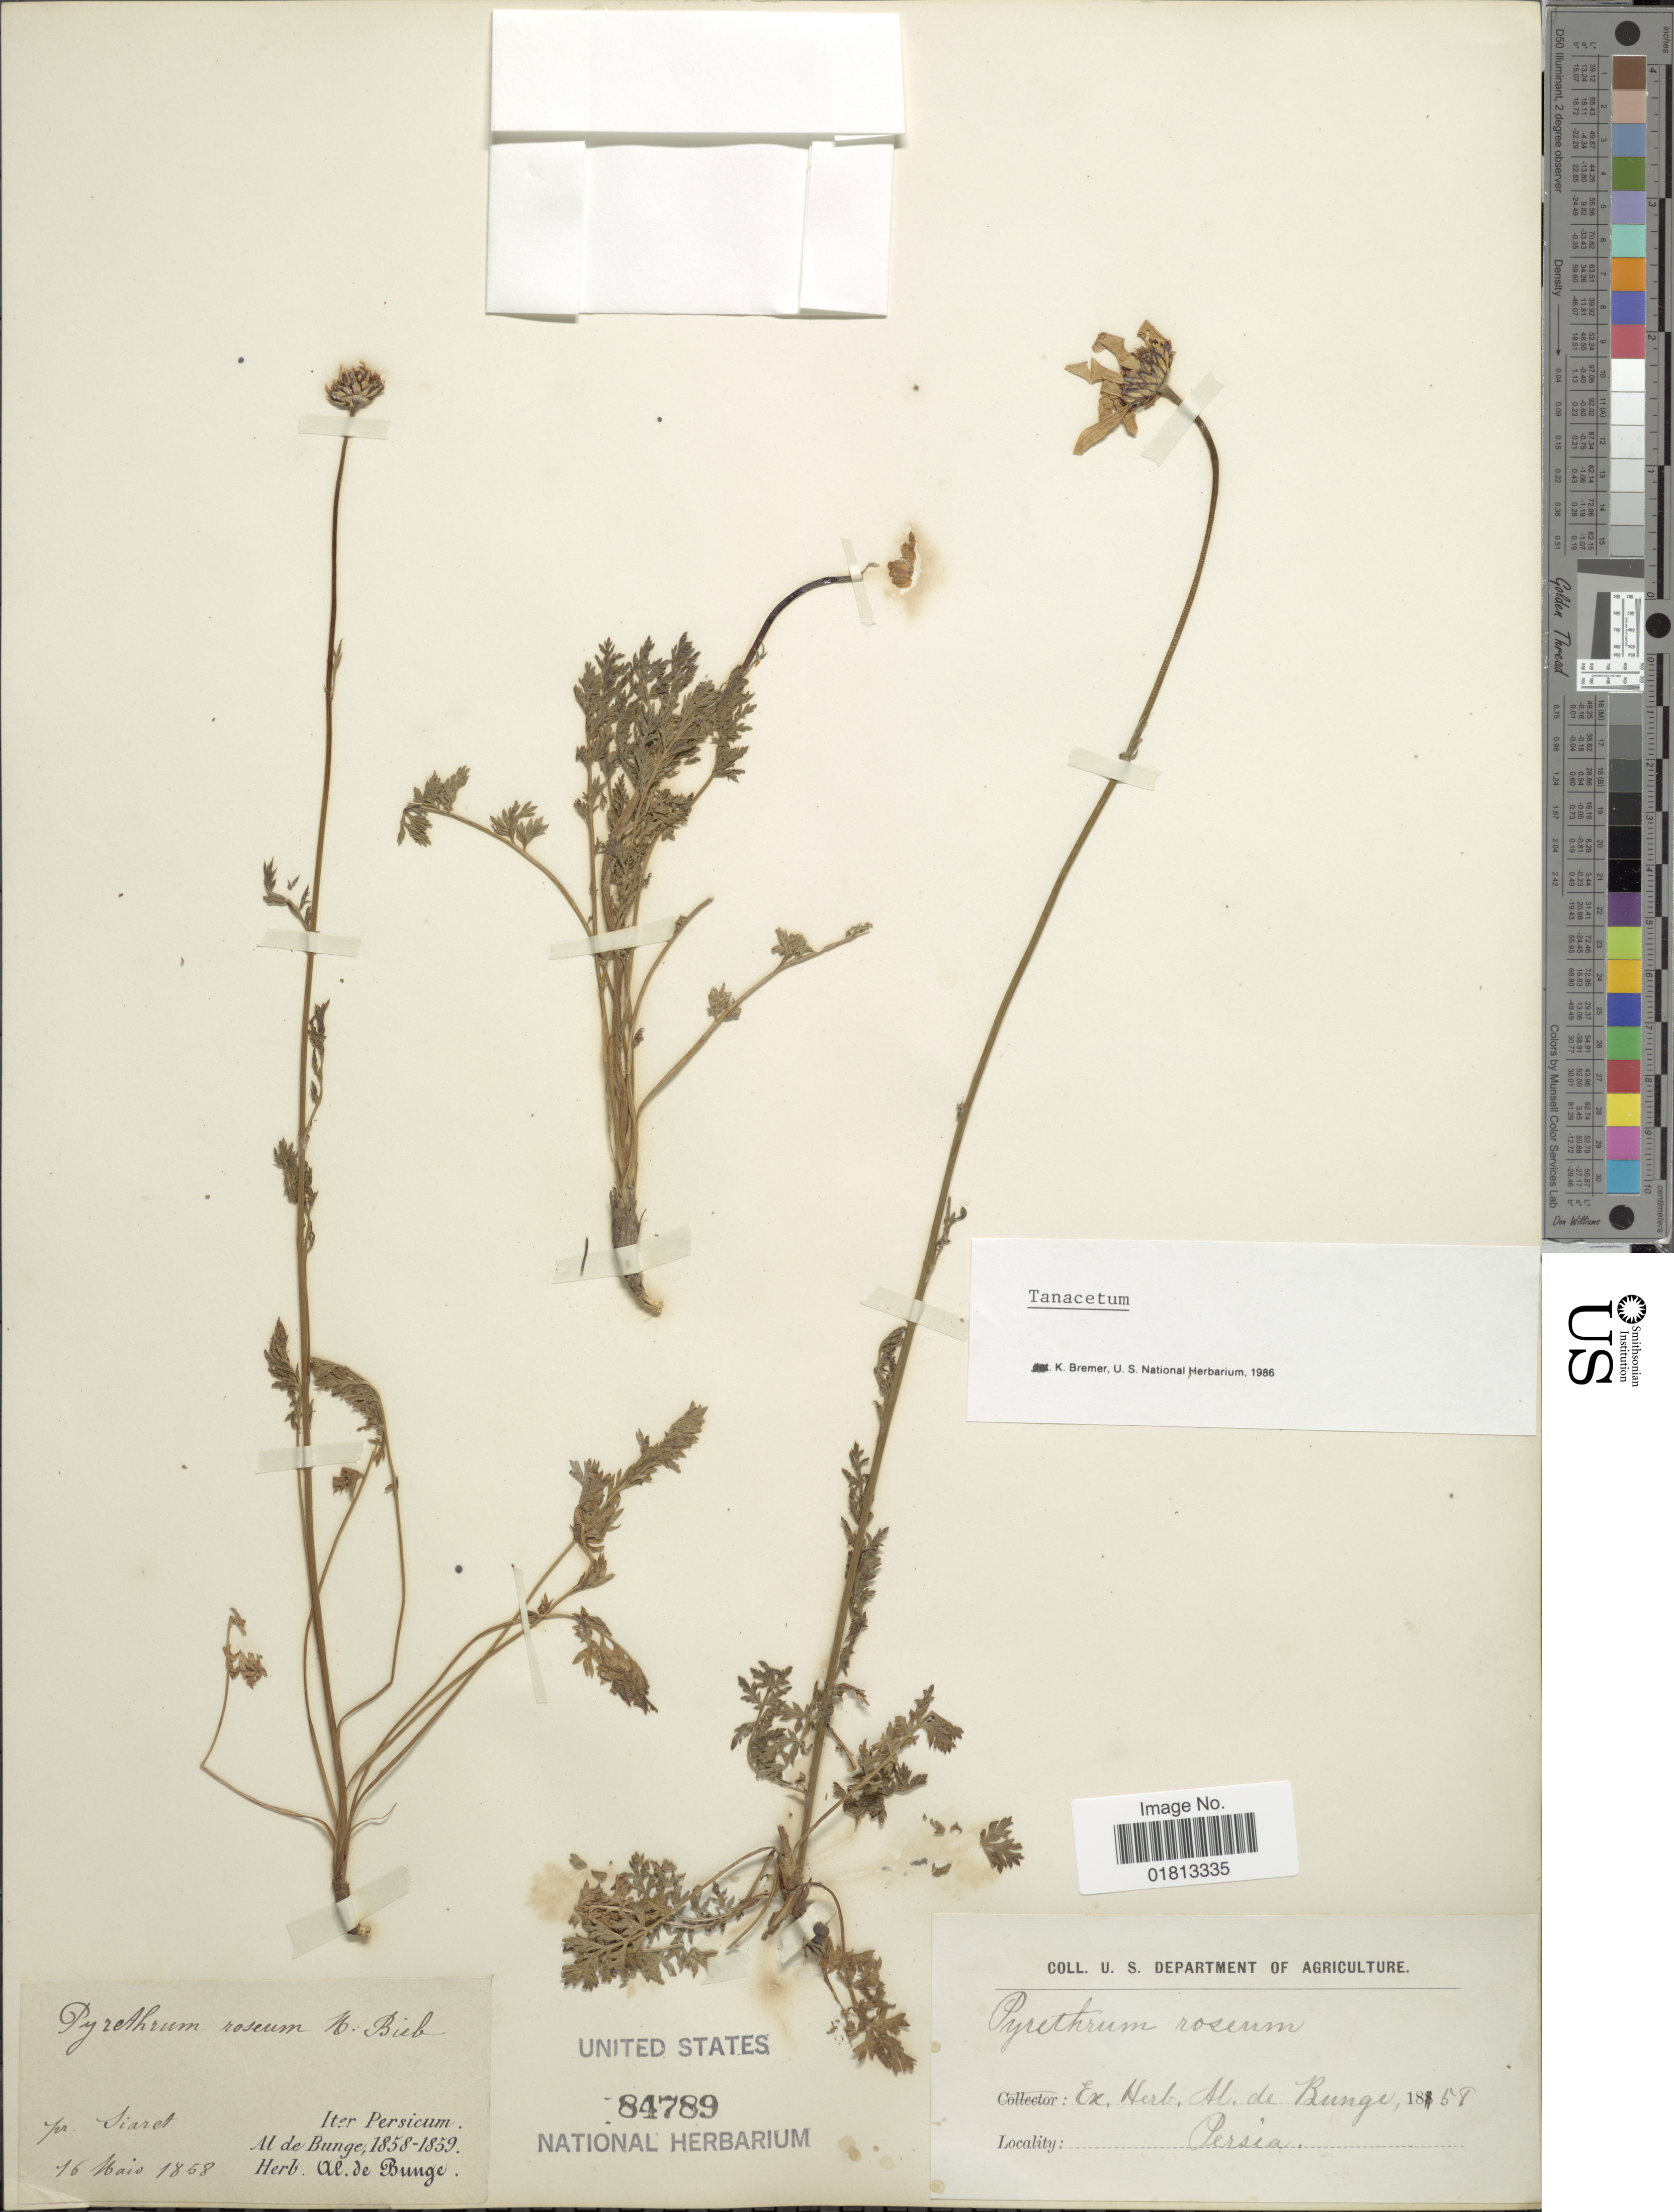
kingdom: Plantae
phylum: Tracheophyta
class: Magnoliopsida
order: Asterales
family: Asteraceae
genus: Tanacetum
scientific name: Tanacetum roseum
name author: Sch. Bip.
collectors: ex herb. Al. de Bung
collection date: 1858-05-16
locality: Iter Persicum, pr. Siaret [interpreted]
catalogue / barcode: US 84789